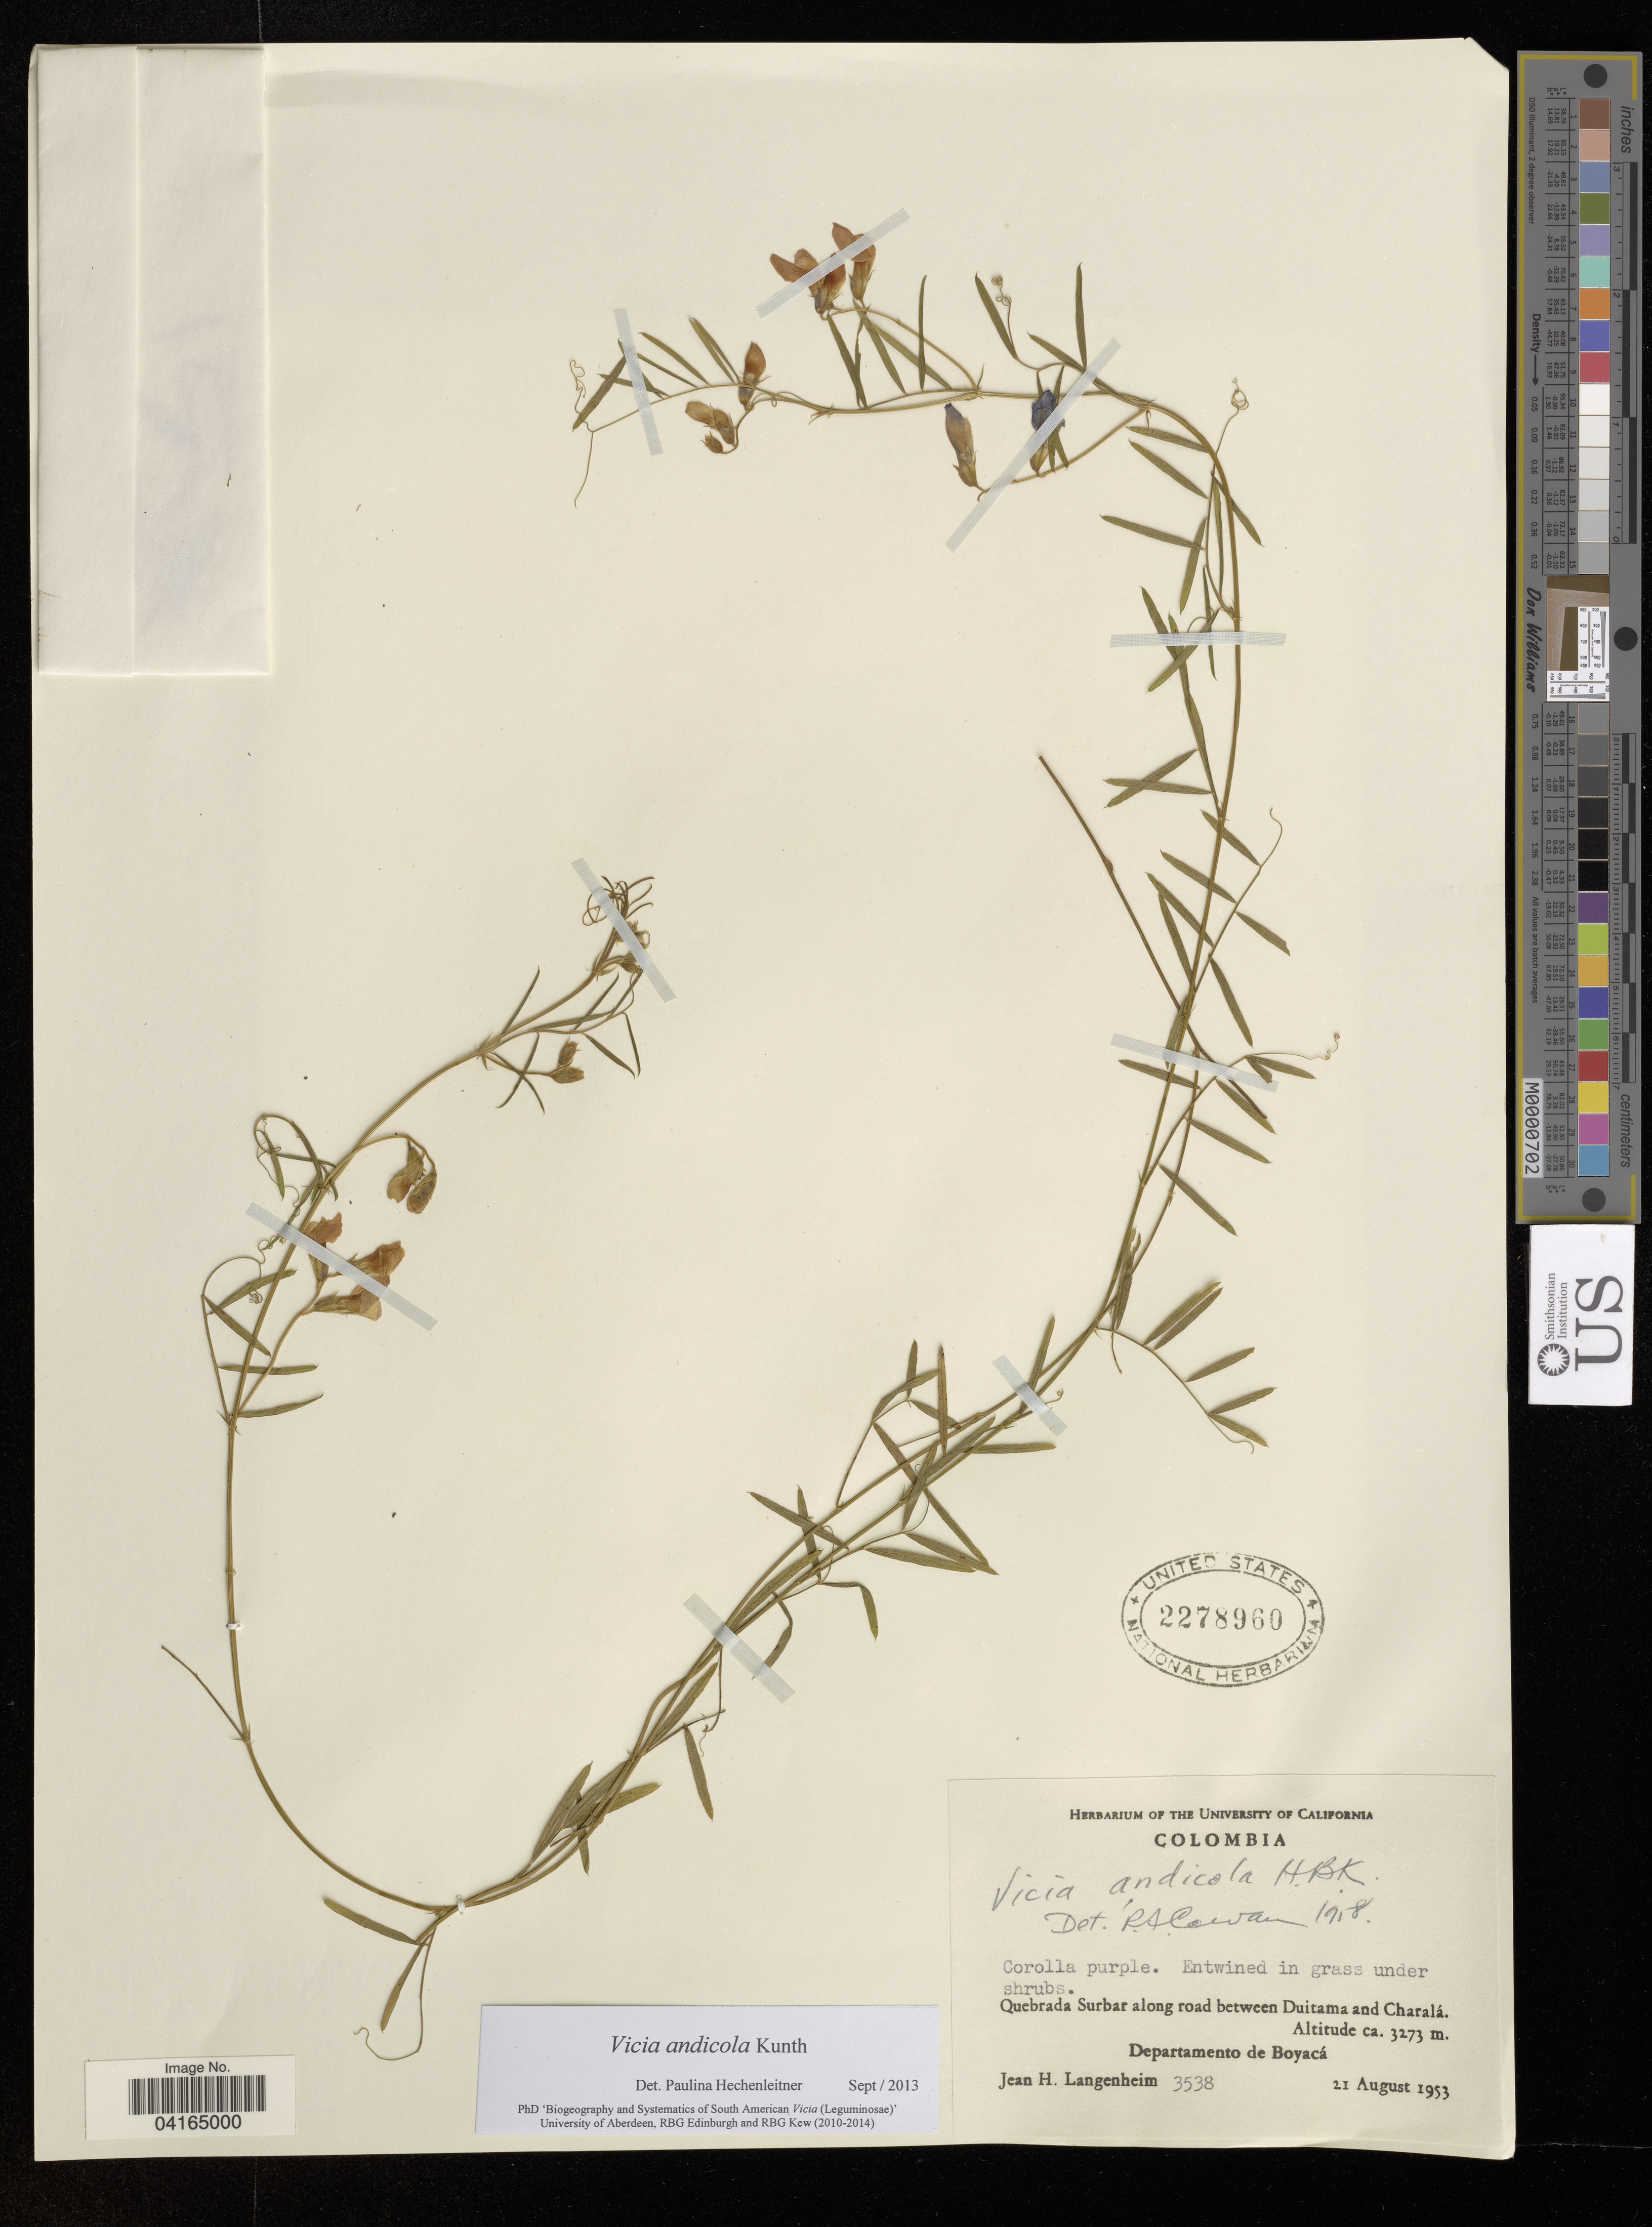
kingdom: Plantae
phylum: Tracheophyta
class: Magnoliopsida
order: Fabales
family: Fabaceae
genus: Vicia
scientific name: Vicia andicola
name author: Kunth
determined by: Hechenleitner, Paulina, RBG Edinburgh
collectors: J. H. Langenheim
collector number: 3538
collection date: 1953-08-21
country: Colombia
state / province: Boyacá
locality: Quebrada Surbar along road between Duitama and Charalá. Departamento de Boyacá.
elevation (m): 3273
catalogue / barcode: US 2278960